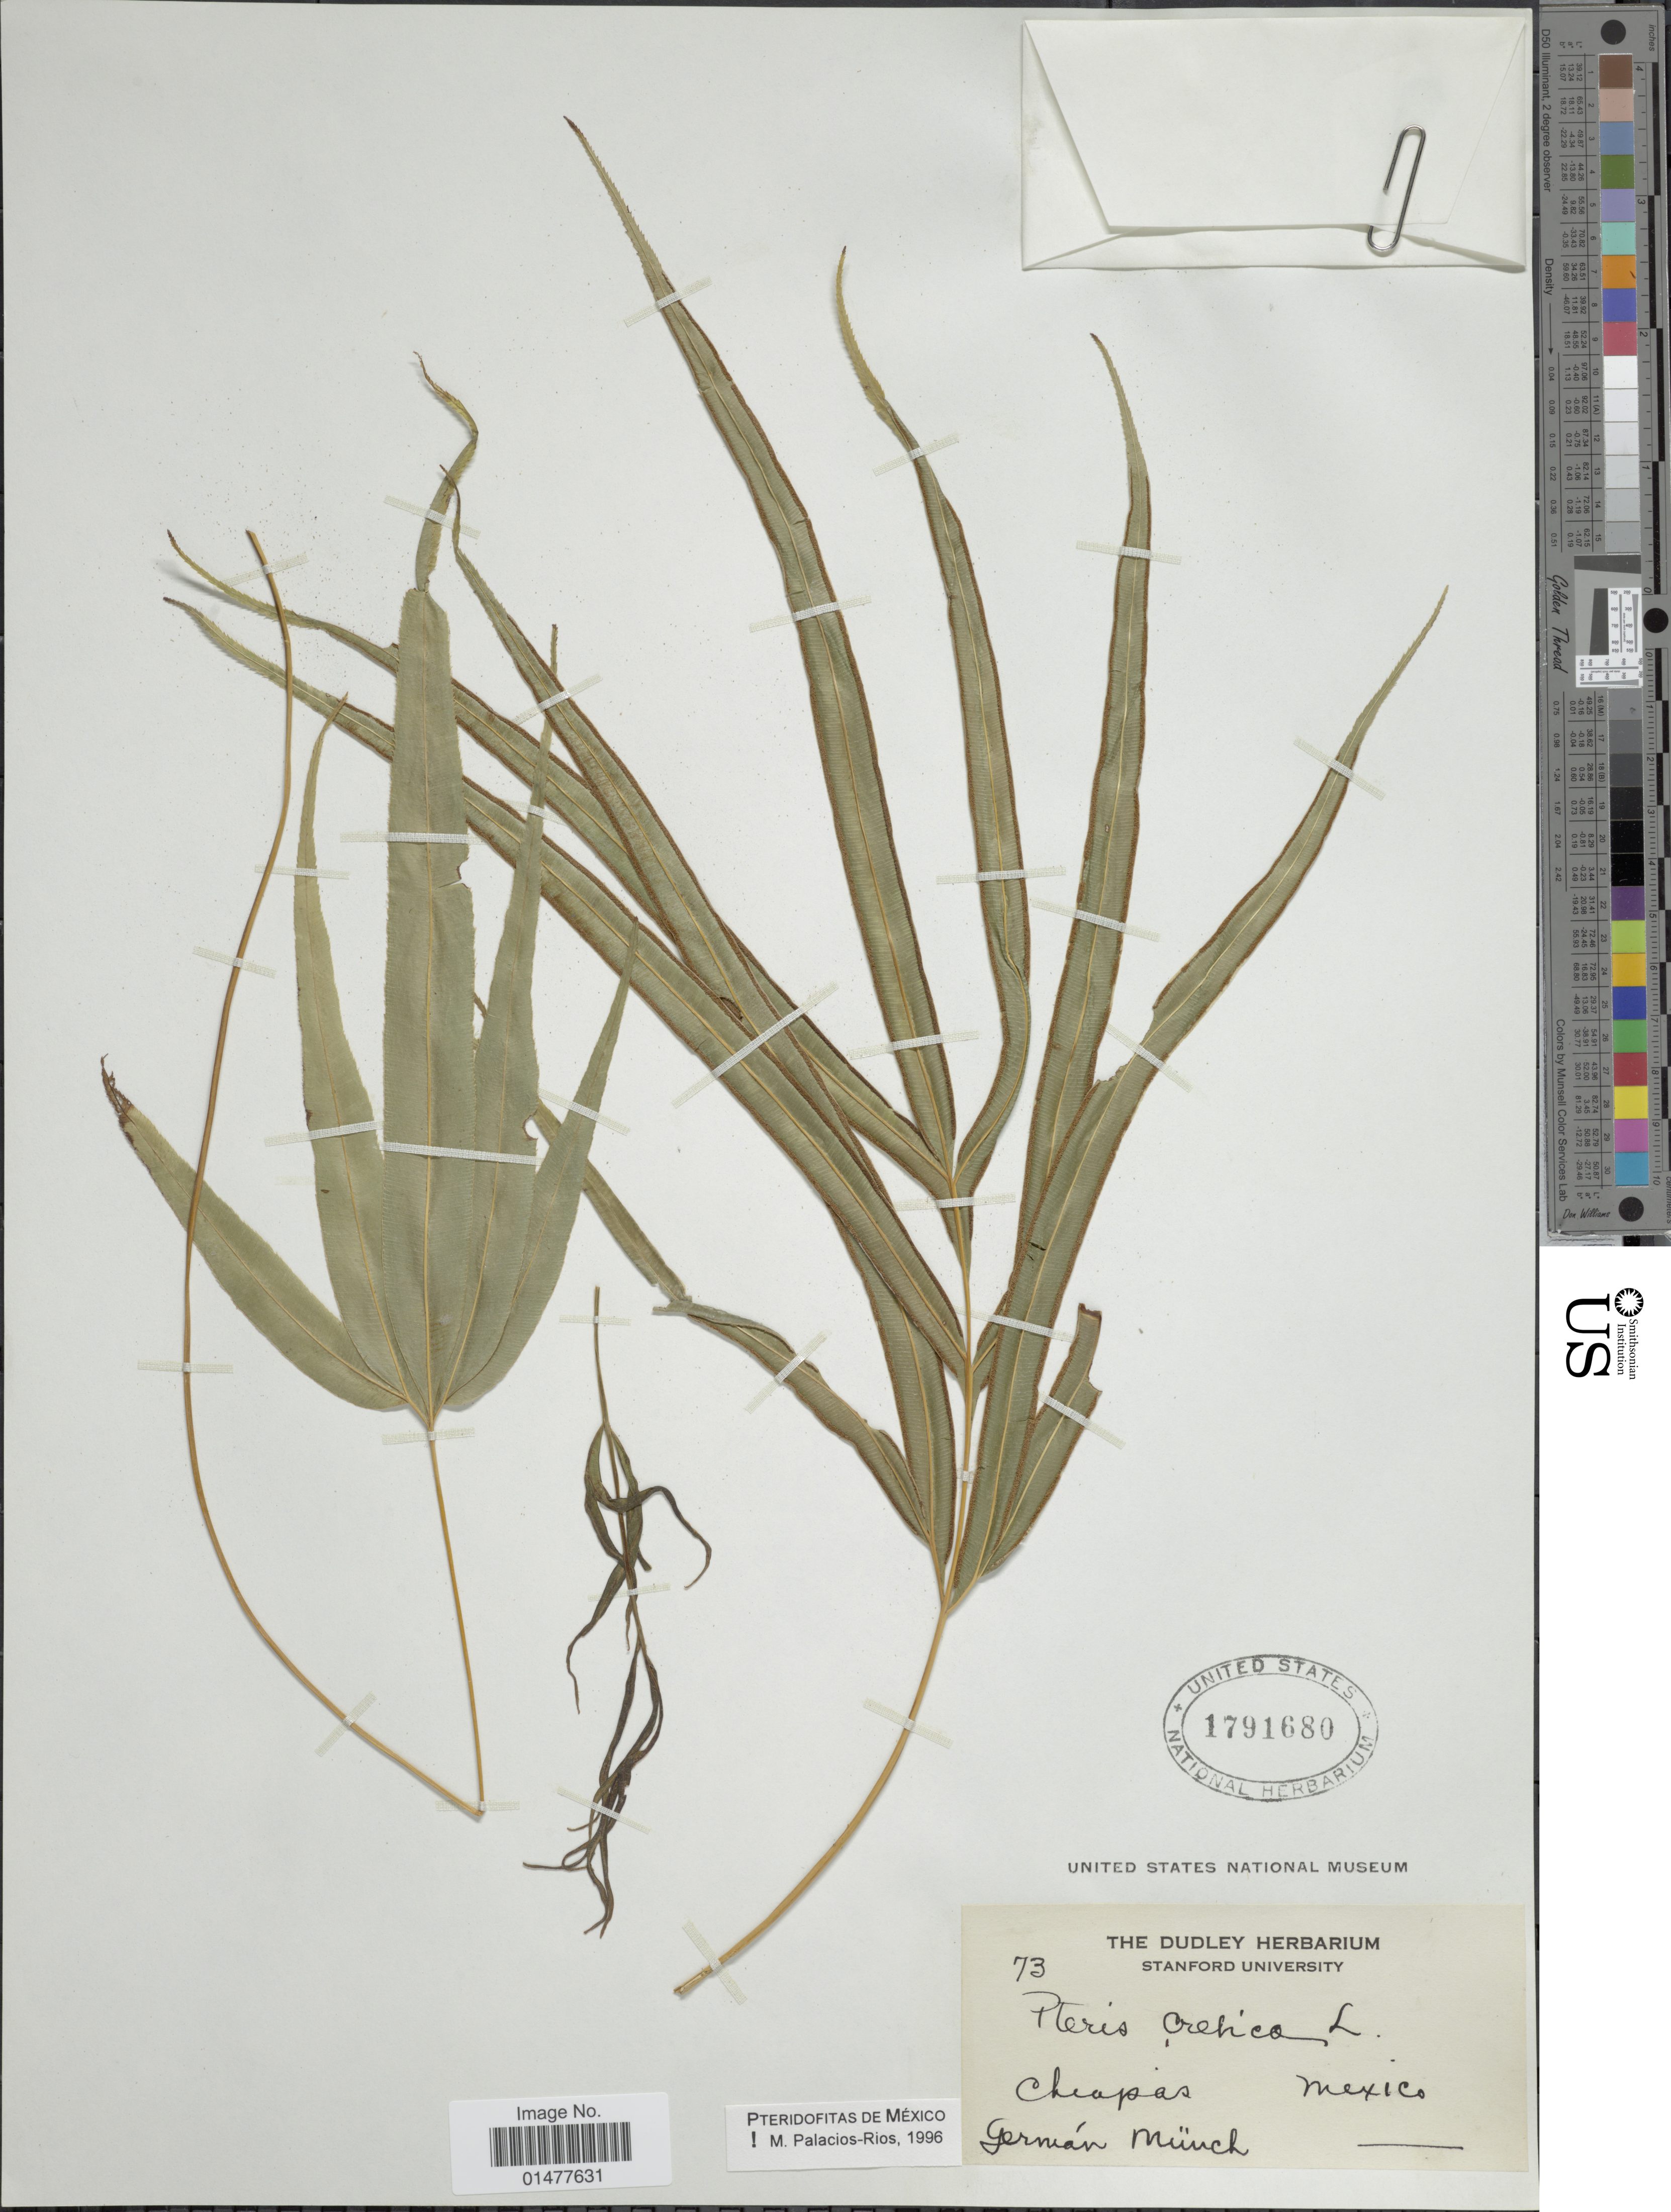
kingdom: Plantae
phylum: Tracheophyta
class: Polypodiopsida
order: Polypodiales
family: Pteridaceae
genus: Pteris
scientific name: Pteris cretica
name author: L.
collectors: G. Munch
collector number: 73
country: Mexico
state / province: Chiapas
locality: Chiapas, mexico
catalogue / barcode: US 1791680